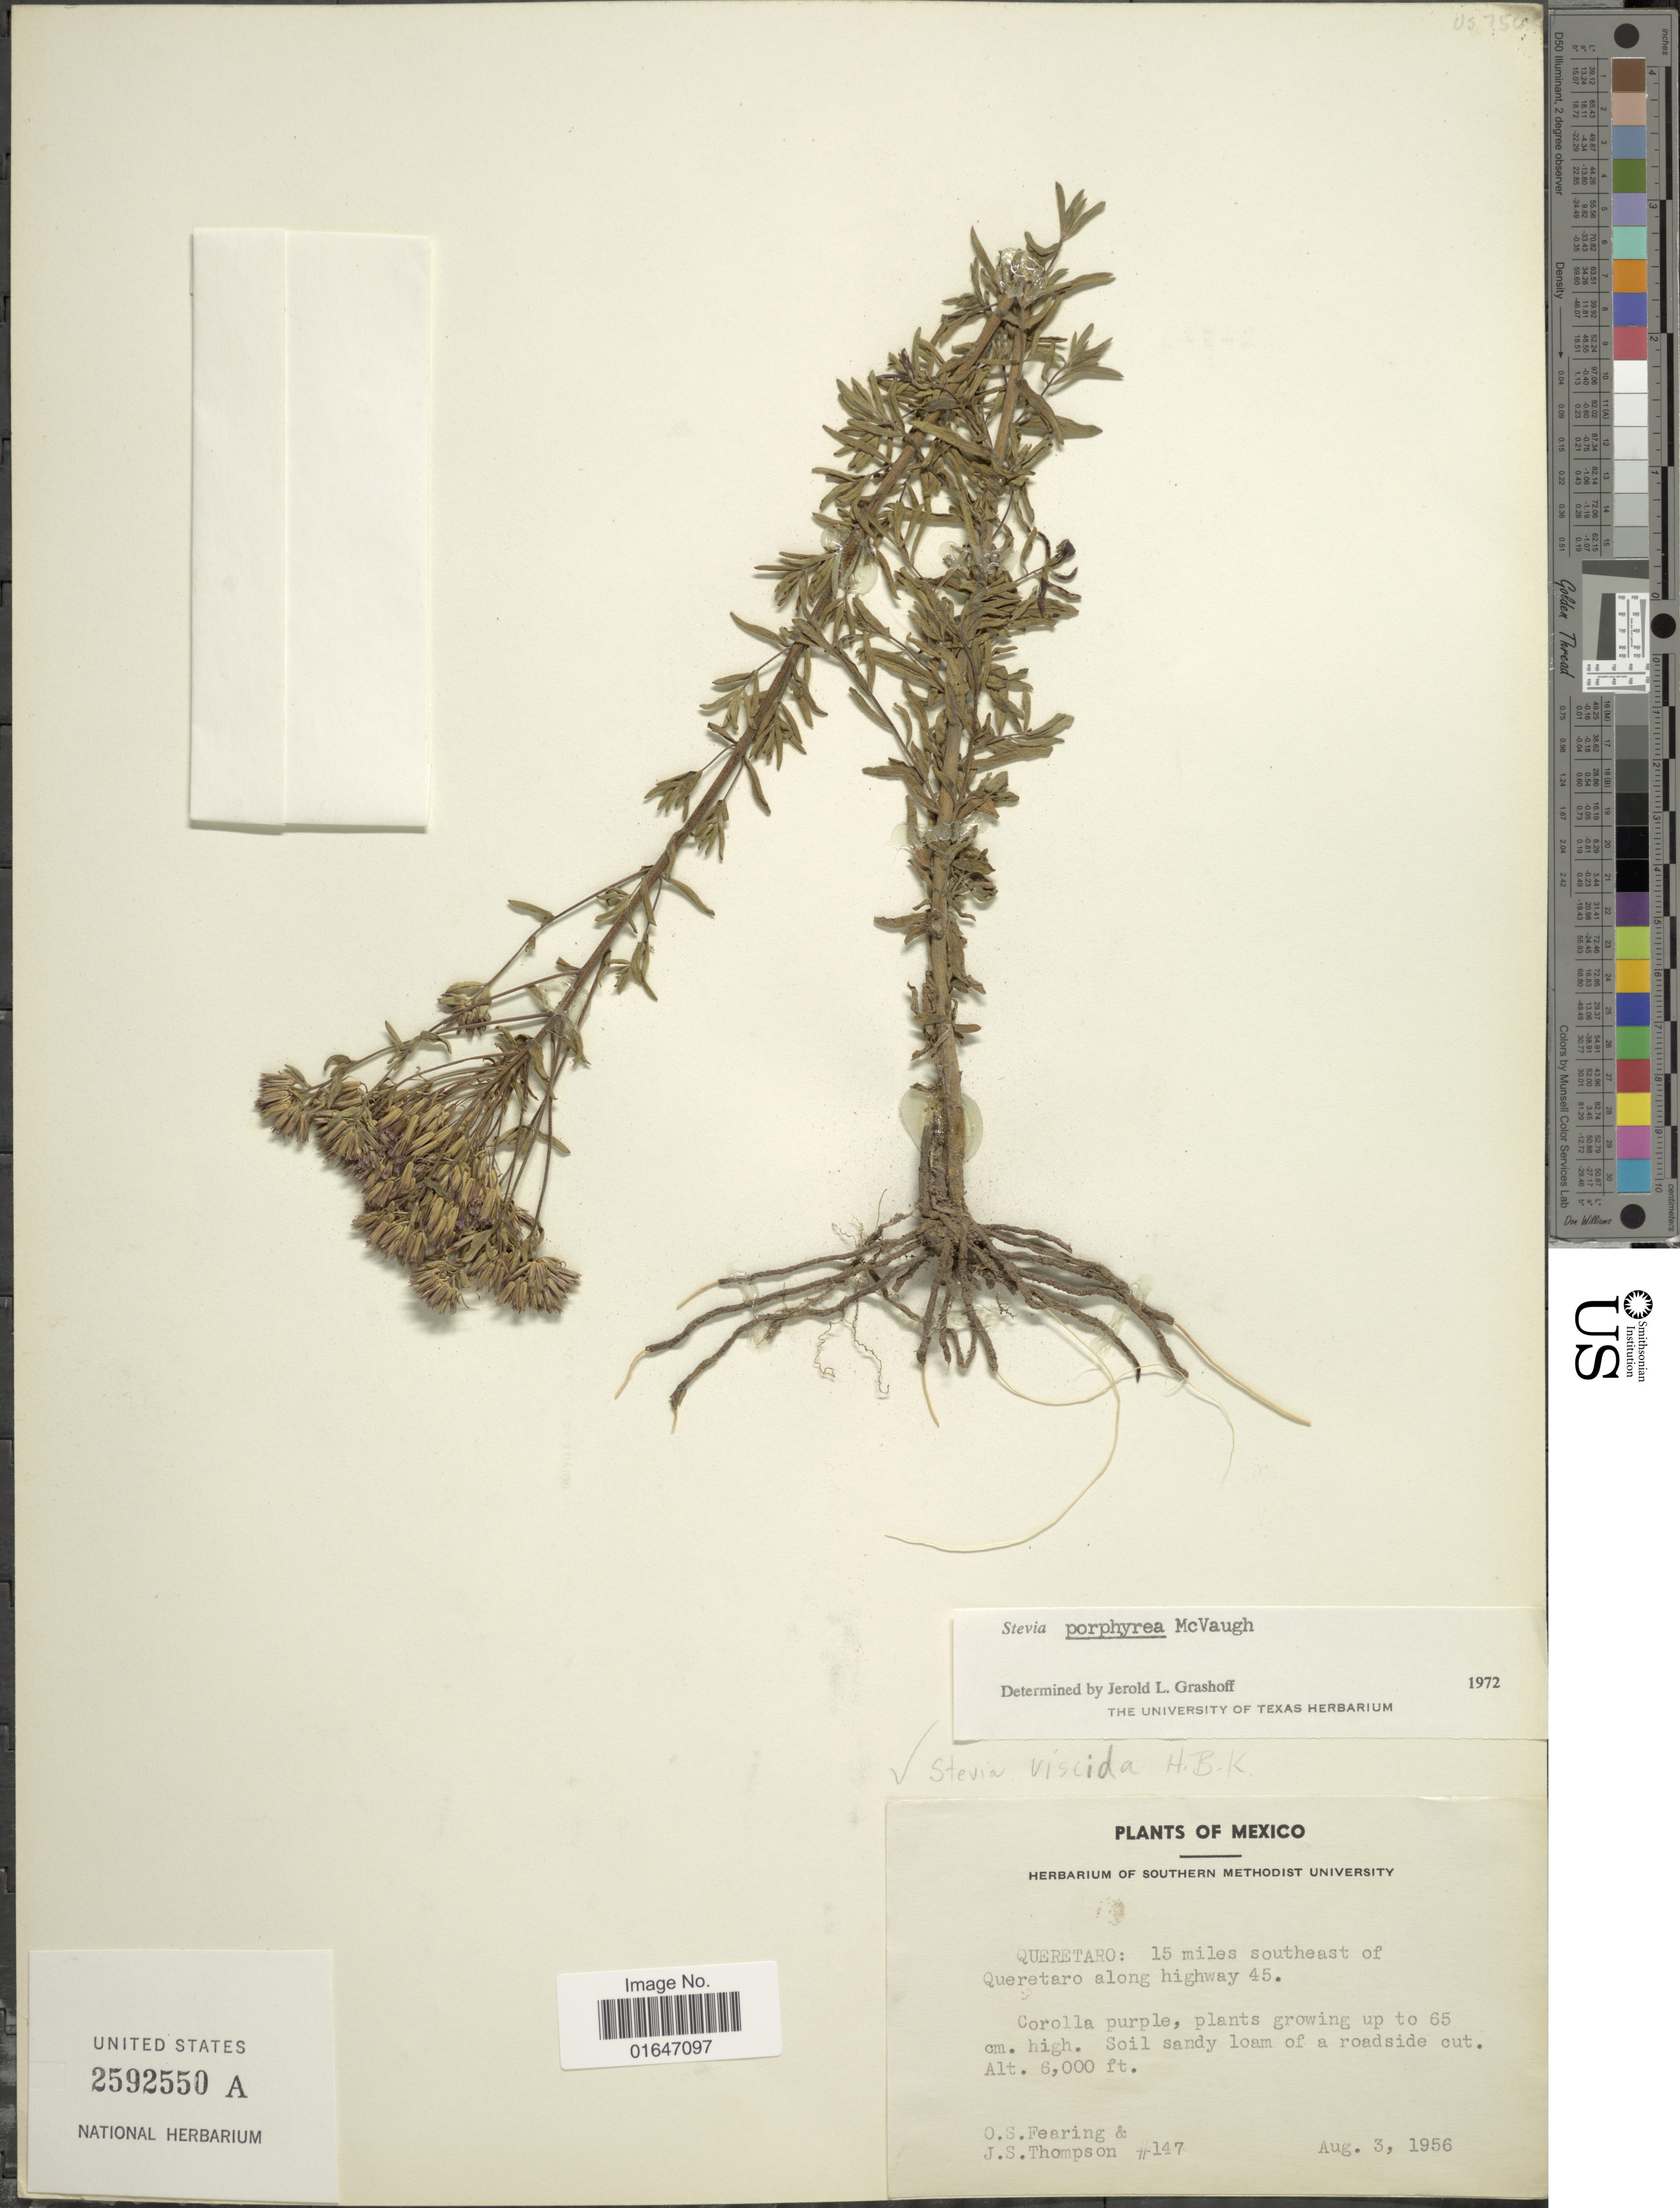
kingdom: Plantae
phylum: Tracheophyta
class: Magnoliopsida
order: Asterales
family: Asteraceae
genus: Stevia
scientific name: Stevia porphyrea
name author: McVaugh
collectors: O. S. Fearing & J. S. Thompson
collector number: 147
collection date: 1956-08-03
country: Mexico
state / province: Querétaro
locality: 15 miles southeast of Queretaro along highway 45.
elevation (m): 1829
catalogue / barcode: US 2592550A